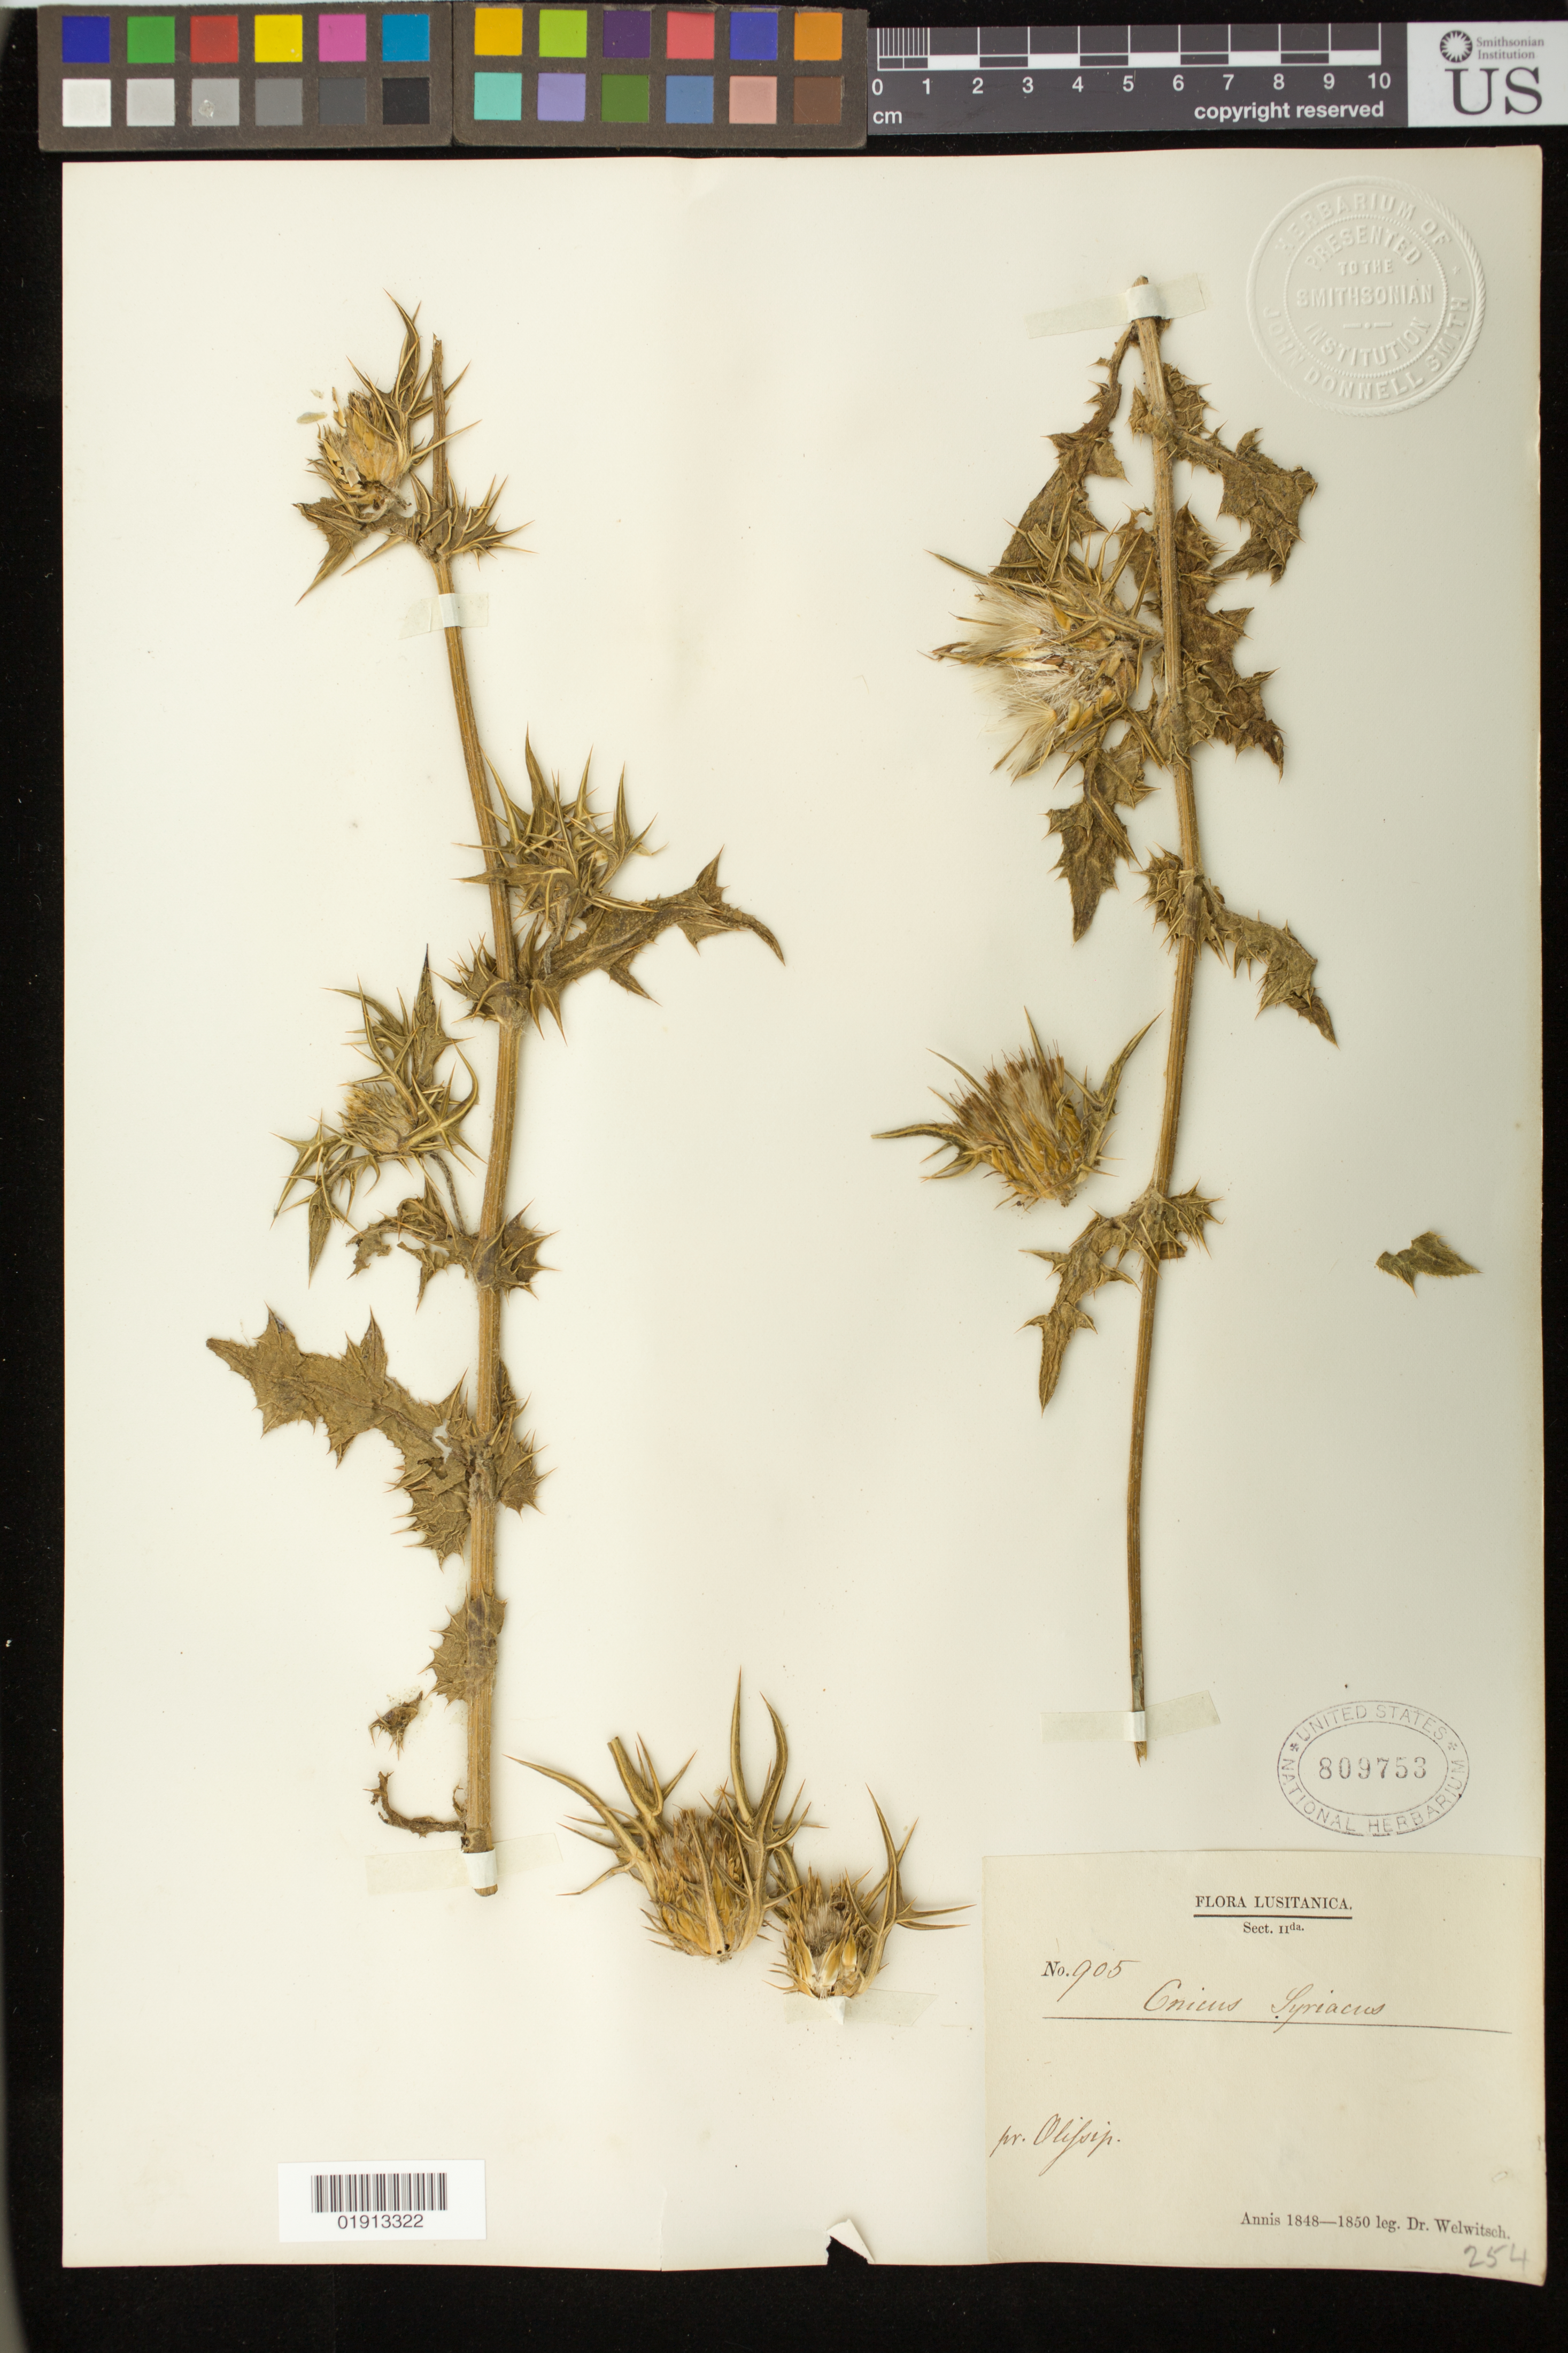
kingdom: Plantae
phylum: Tracheophyta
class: Magnoliopsida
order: Asterales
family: Asteraceae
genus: Notobasis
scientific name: Notobasis syriaca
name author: (L.) Cass.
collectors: F. M. Welwitsch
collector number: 905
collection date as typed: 1848 to -- -- 1850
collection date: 1848/1850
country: Portugal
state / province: Lisboa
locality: Olissip.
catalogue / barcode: US 809753